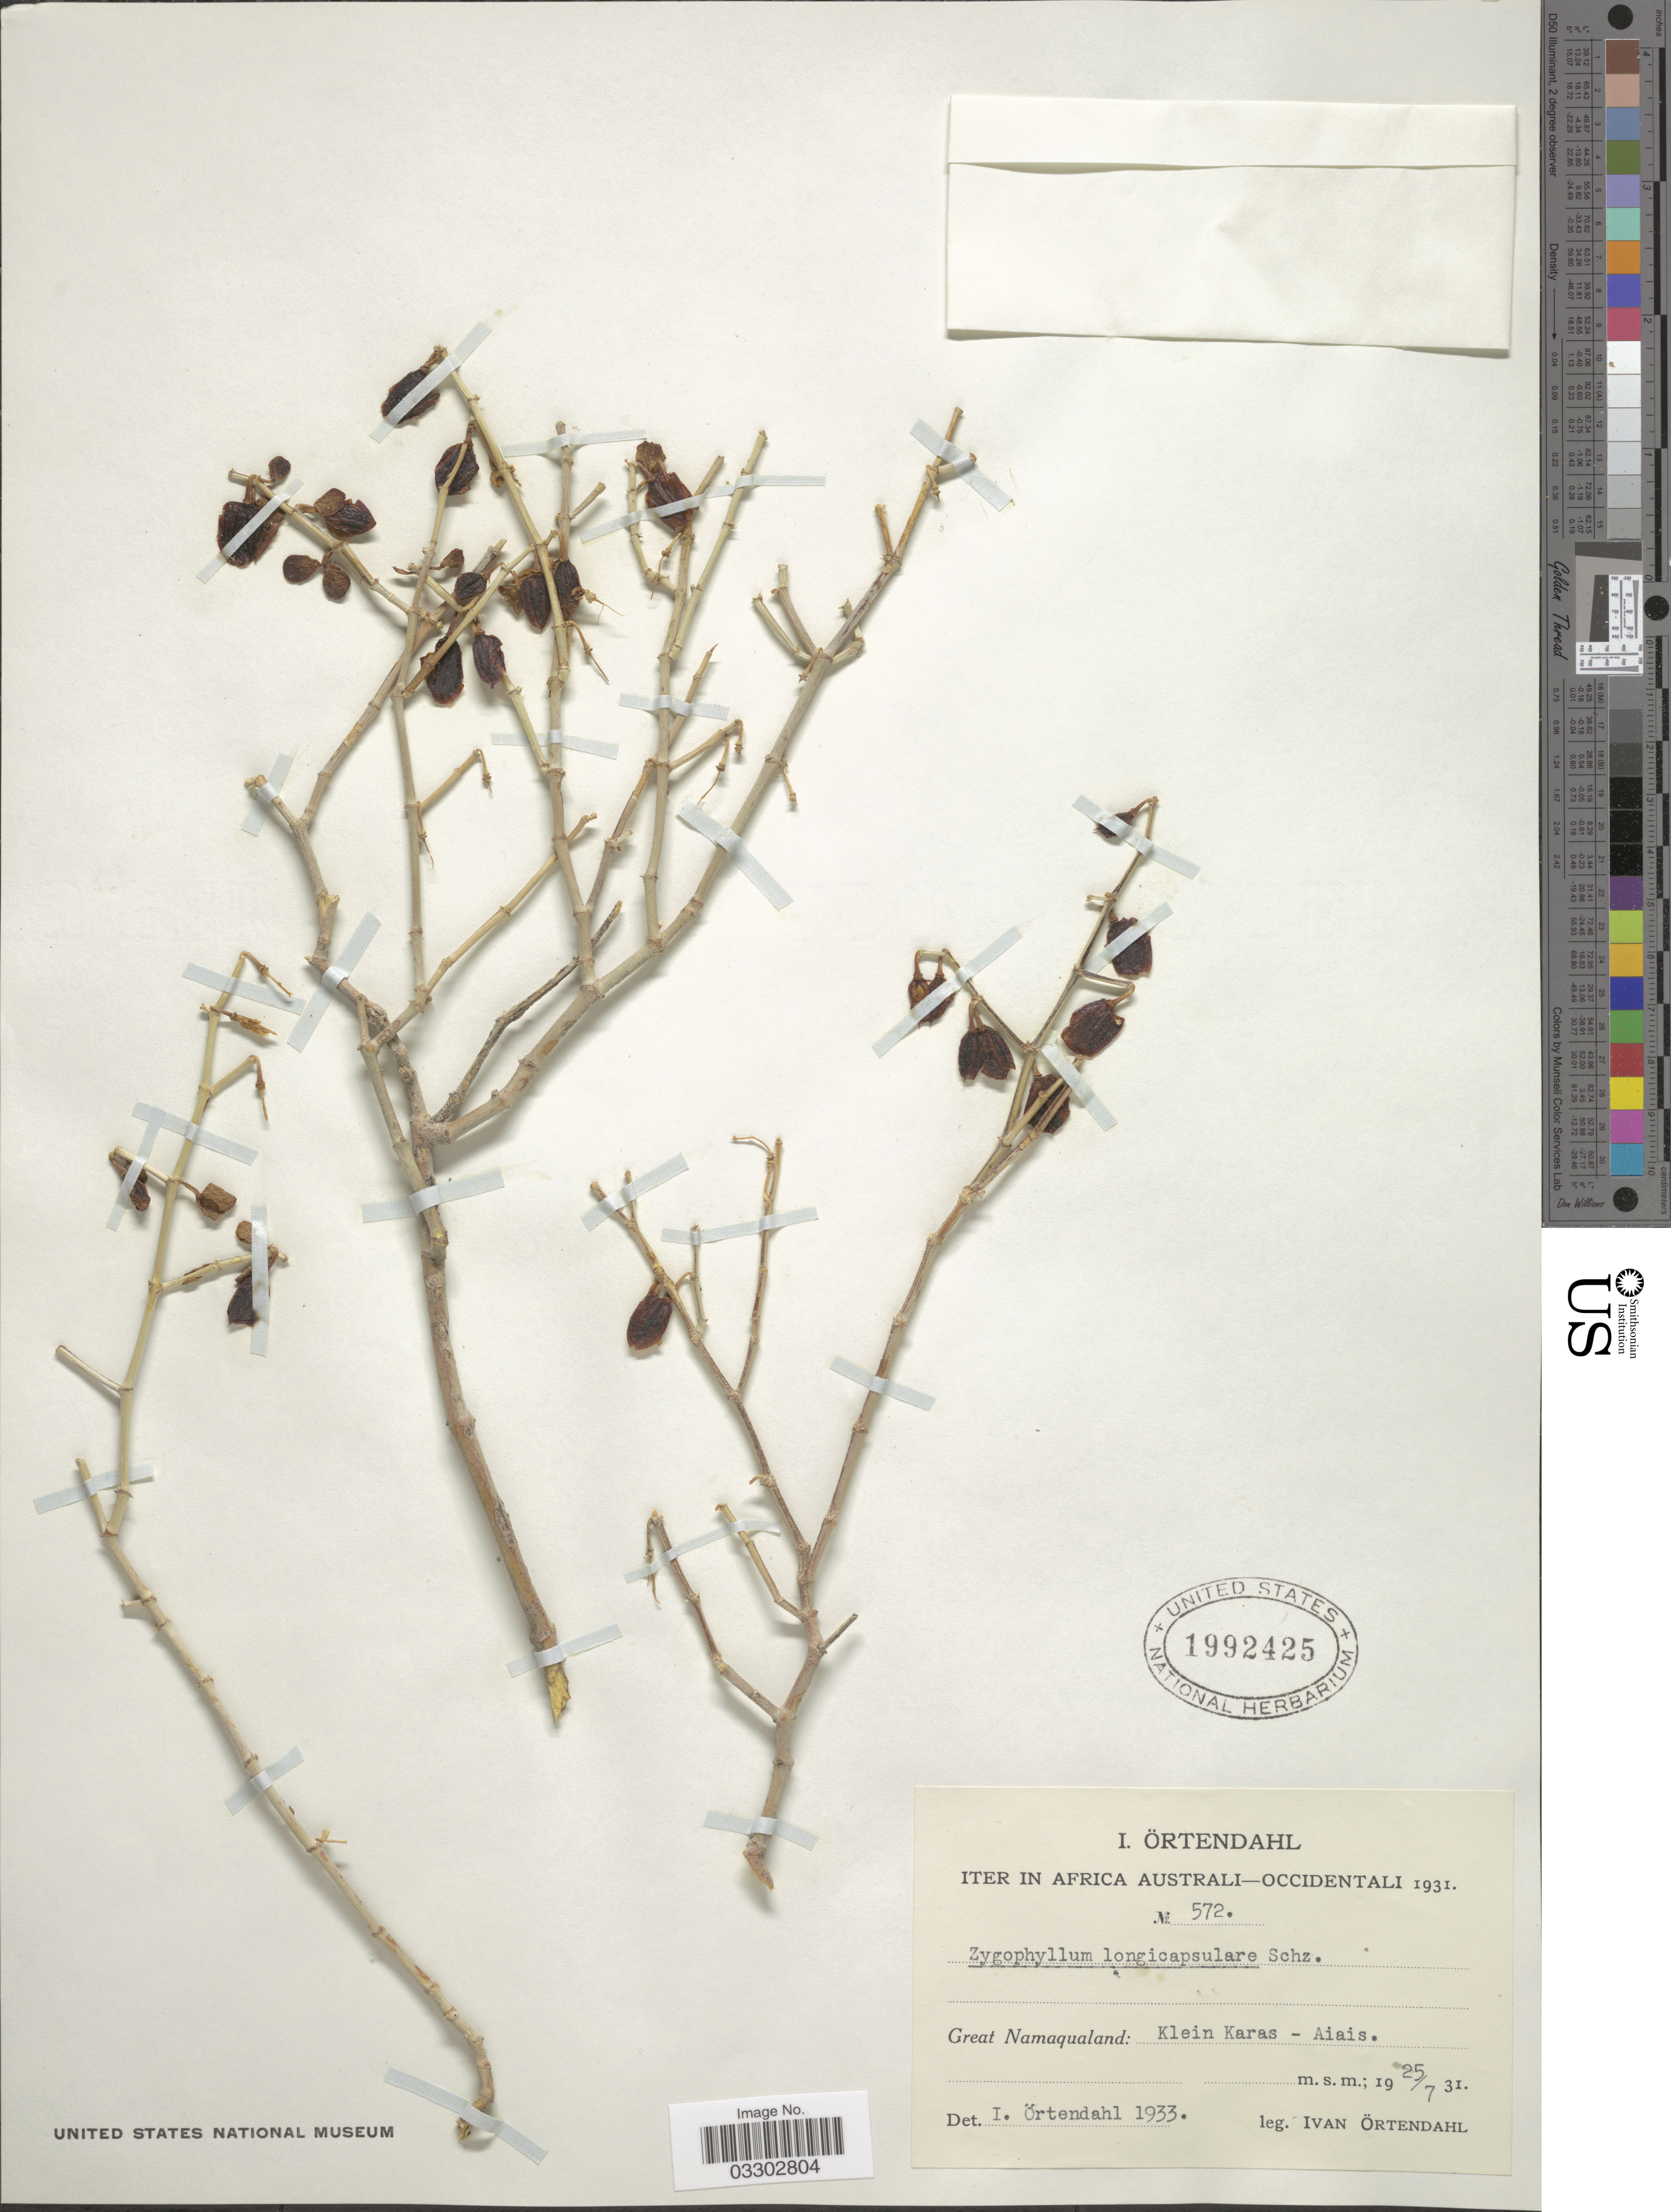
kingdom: Plantae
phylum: Tracheophyta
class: Magnoliopsida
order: Zygophyllales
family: Zygophyllaceae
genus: Zygophyllum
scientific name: Zygophyllum longicapsulare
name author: Schinz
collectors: I. Ortendahl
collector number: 572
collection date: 1931-07-25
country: Namibia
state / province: Karas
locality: Iter in Africa Australi-Occidental. Great Namaqualand: Klein Karas - Aiais.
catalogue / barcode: US 1992425